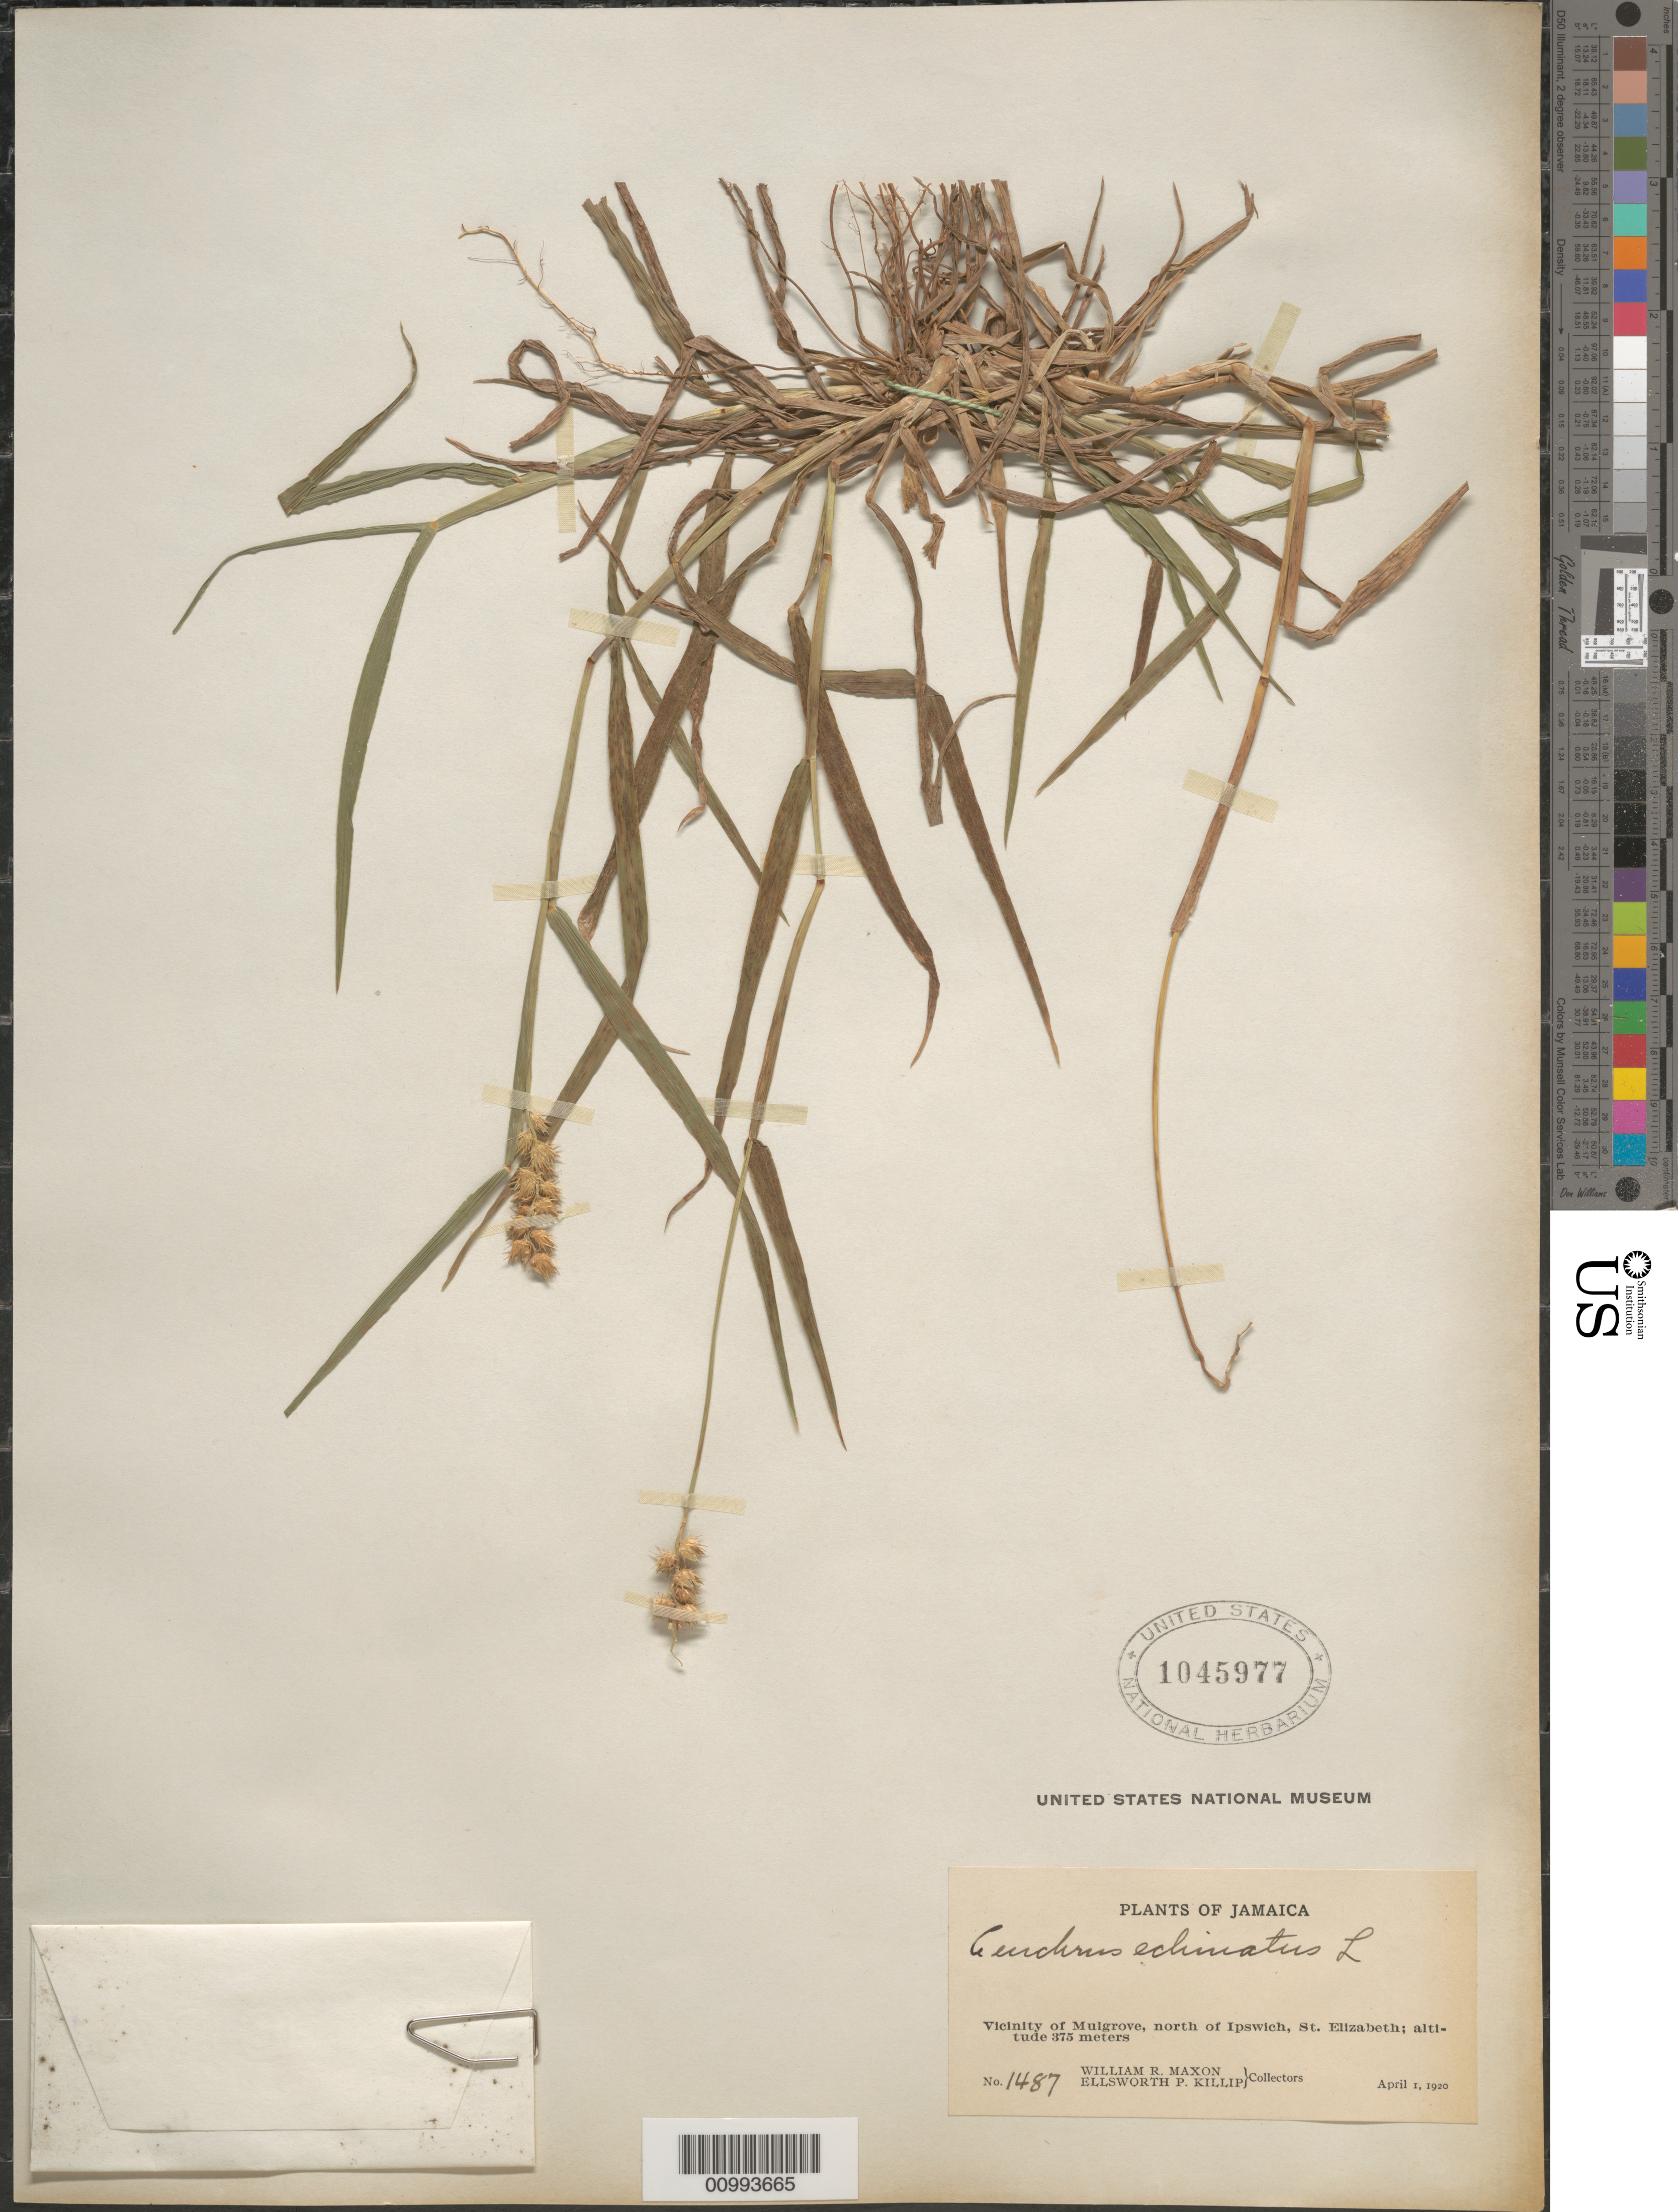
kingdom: Plantae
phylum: Tracheophyta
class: Liliopsida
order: Poales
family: Poaceae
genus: Cenchrus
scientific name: Cenchrus echinatus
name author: L.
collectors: W. R. Maxon & E. P. Killip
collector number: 1487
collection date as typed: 01 Apr 1920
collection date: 1920-04-01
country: Jamaica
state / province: Saint Elizabeth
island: Jamaica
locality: North of Ipswich, Vicinity of Mulgrove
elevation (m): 375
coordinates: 0 N, 0 E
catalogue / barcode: US 1045977